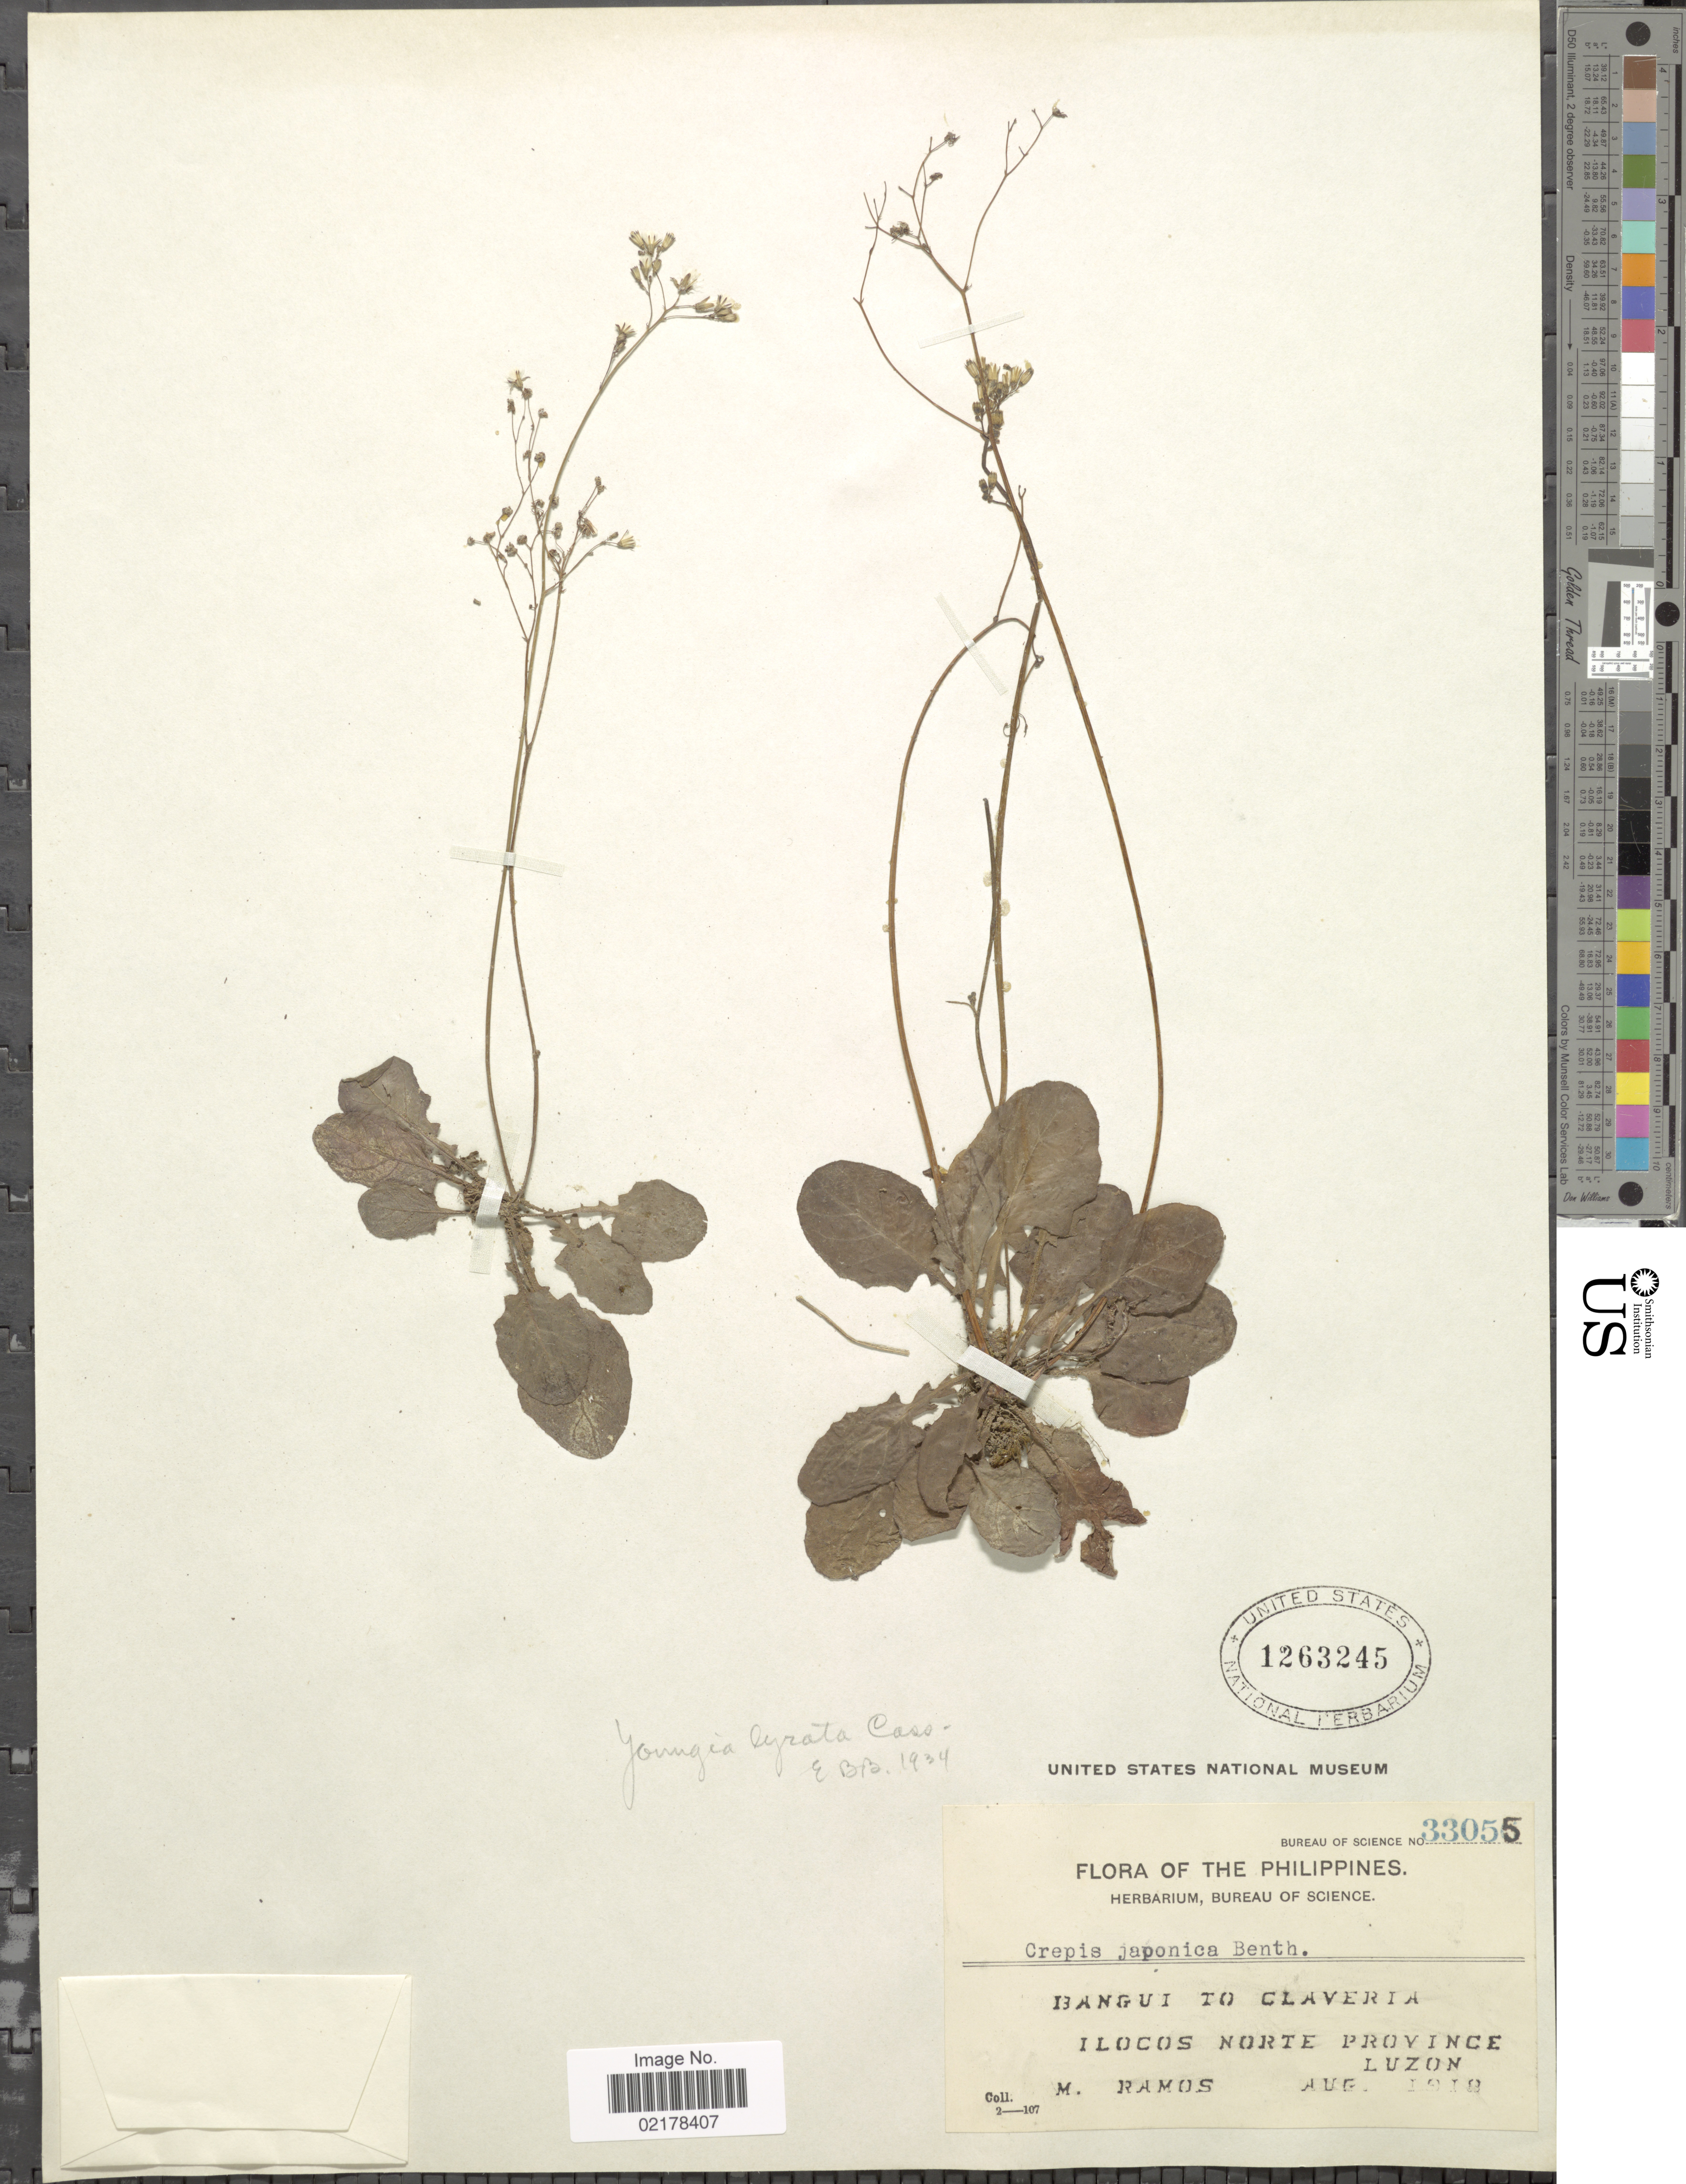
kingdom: Plantae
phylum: Tracheophyta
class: Magnoliopsida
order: Asterales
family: Asteraceae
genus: Youngia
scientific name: Youngia japonica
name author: (L.) DC.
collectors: M. Ramos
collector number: Bureau of Science 33055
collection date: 1918-08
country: Philippines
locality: Bangui to Claveria. Ilocos Norte Province Luzon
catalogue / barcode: US 1263245